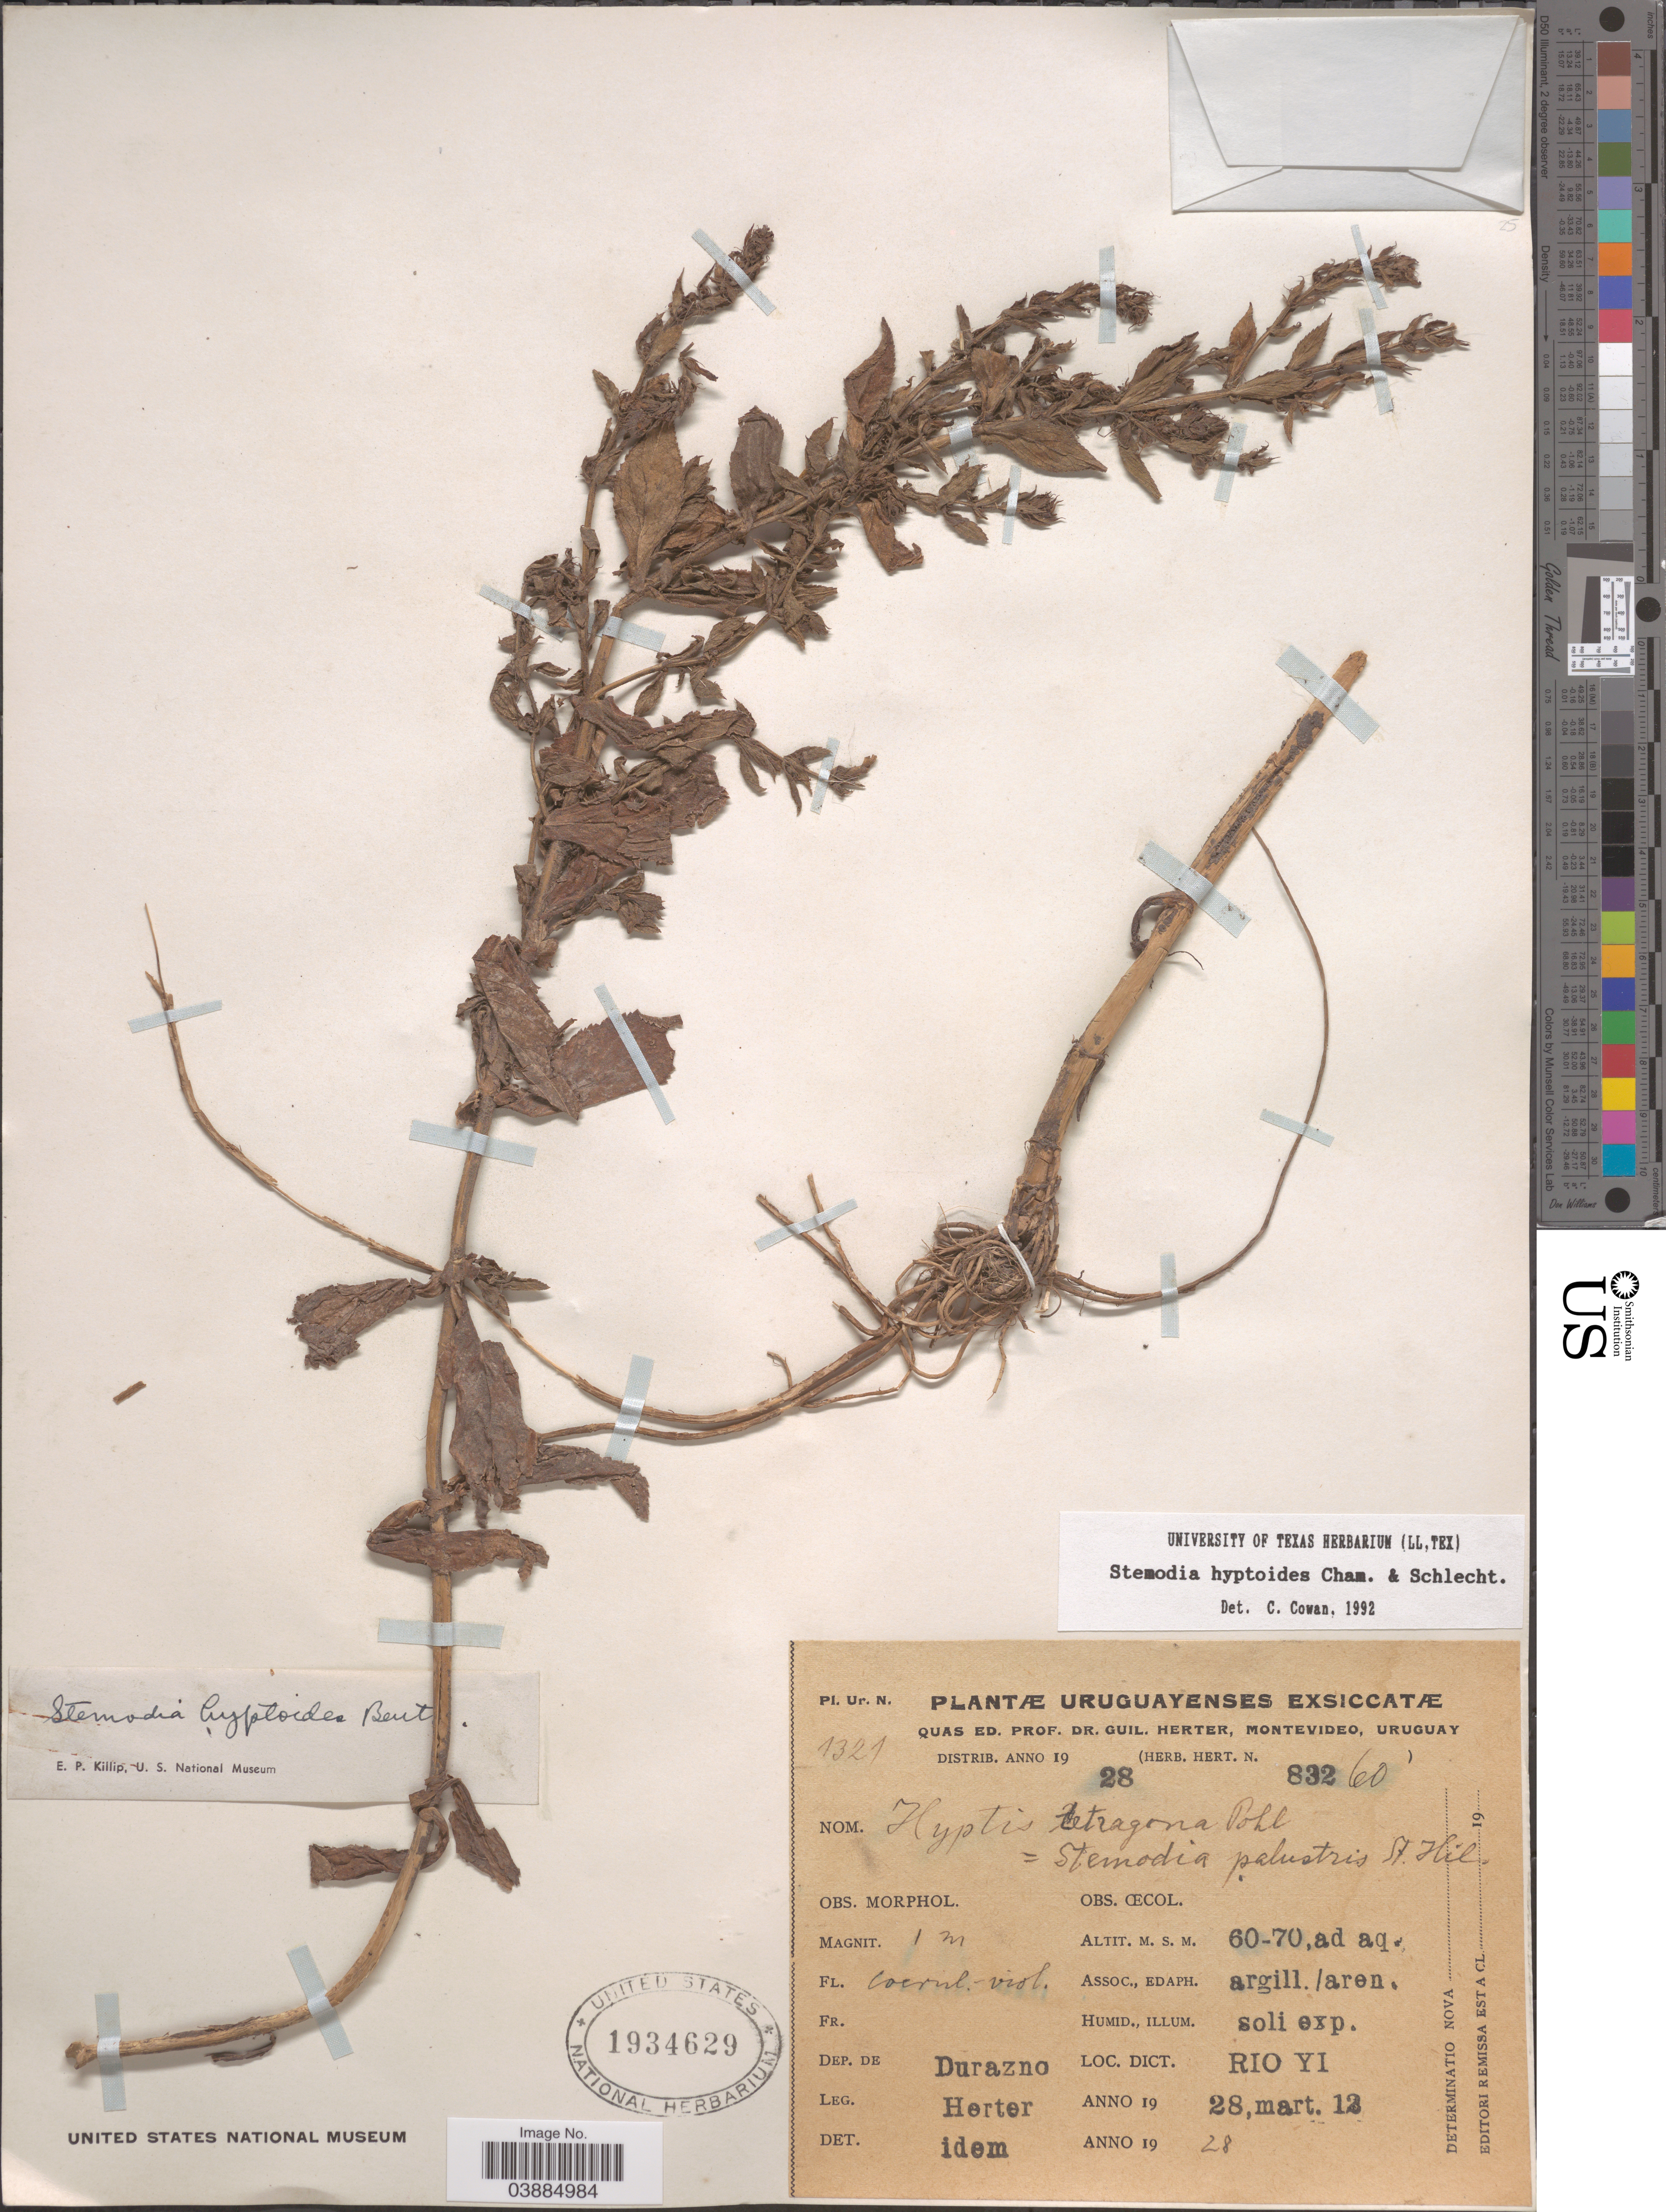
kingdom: Plantae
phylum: Tracheophyta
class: Magnoliopsida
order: Lamiales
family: Plantaginaceae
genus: Stemodia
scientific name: Stemodia hyptoides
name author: Cham. & Schltdl.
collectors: G. Herter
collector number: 1321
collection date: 1928-03-12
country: Uruguay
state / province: Durazno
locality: Dep. de Durazno. Dict. Rio Yi.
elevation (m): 60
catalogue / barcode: US 1934629